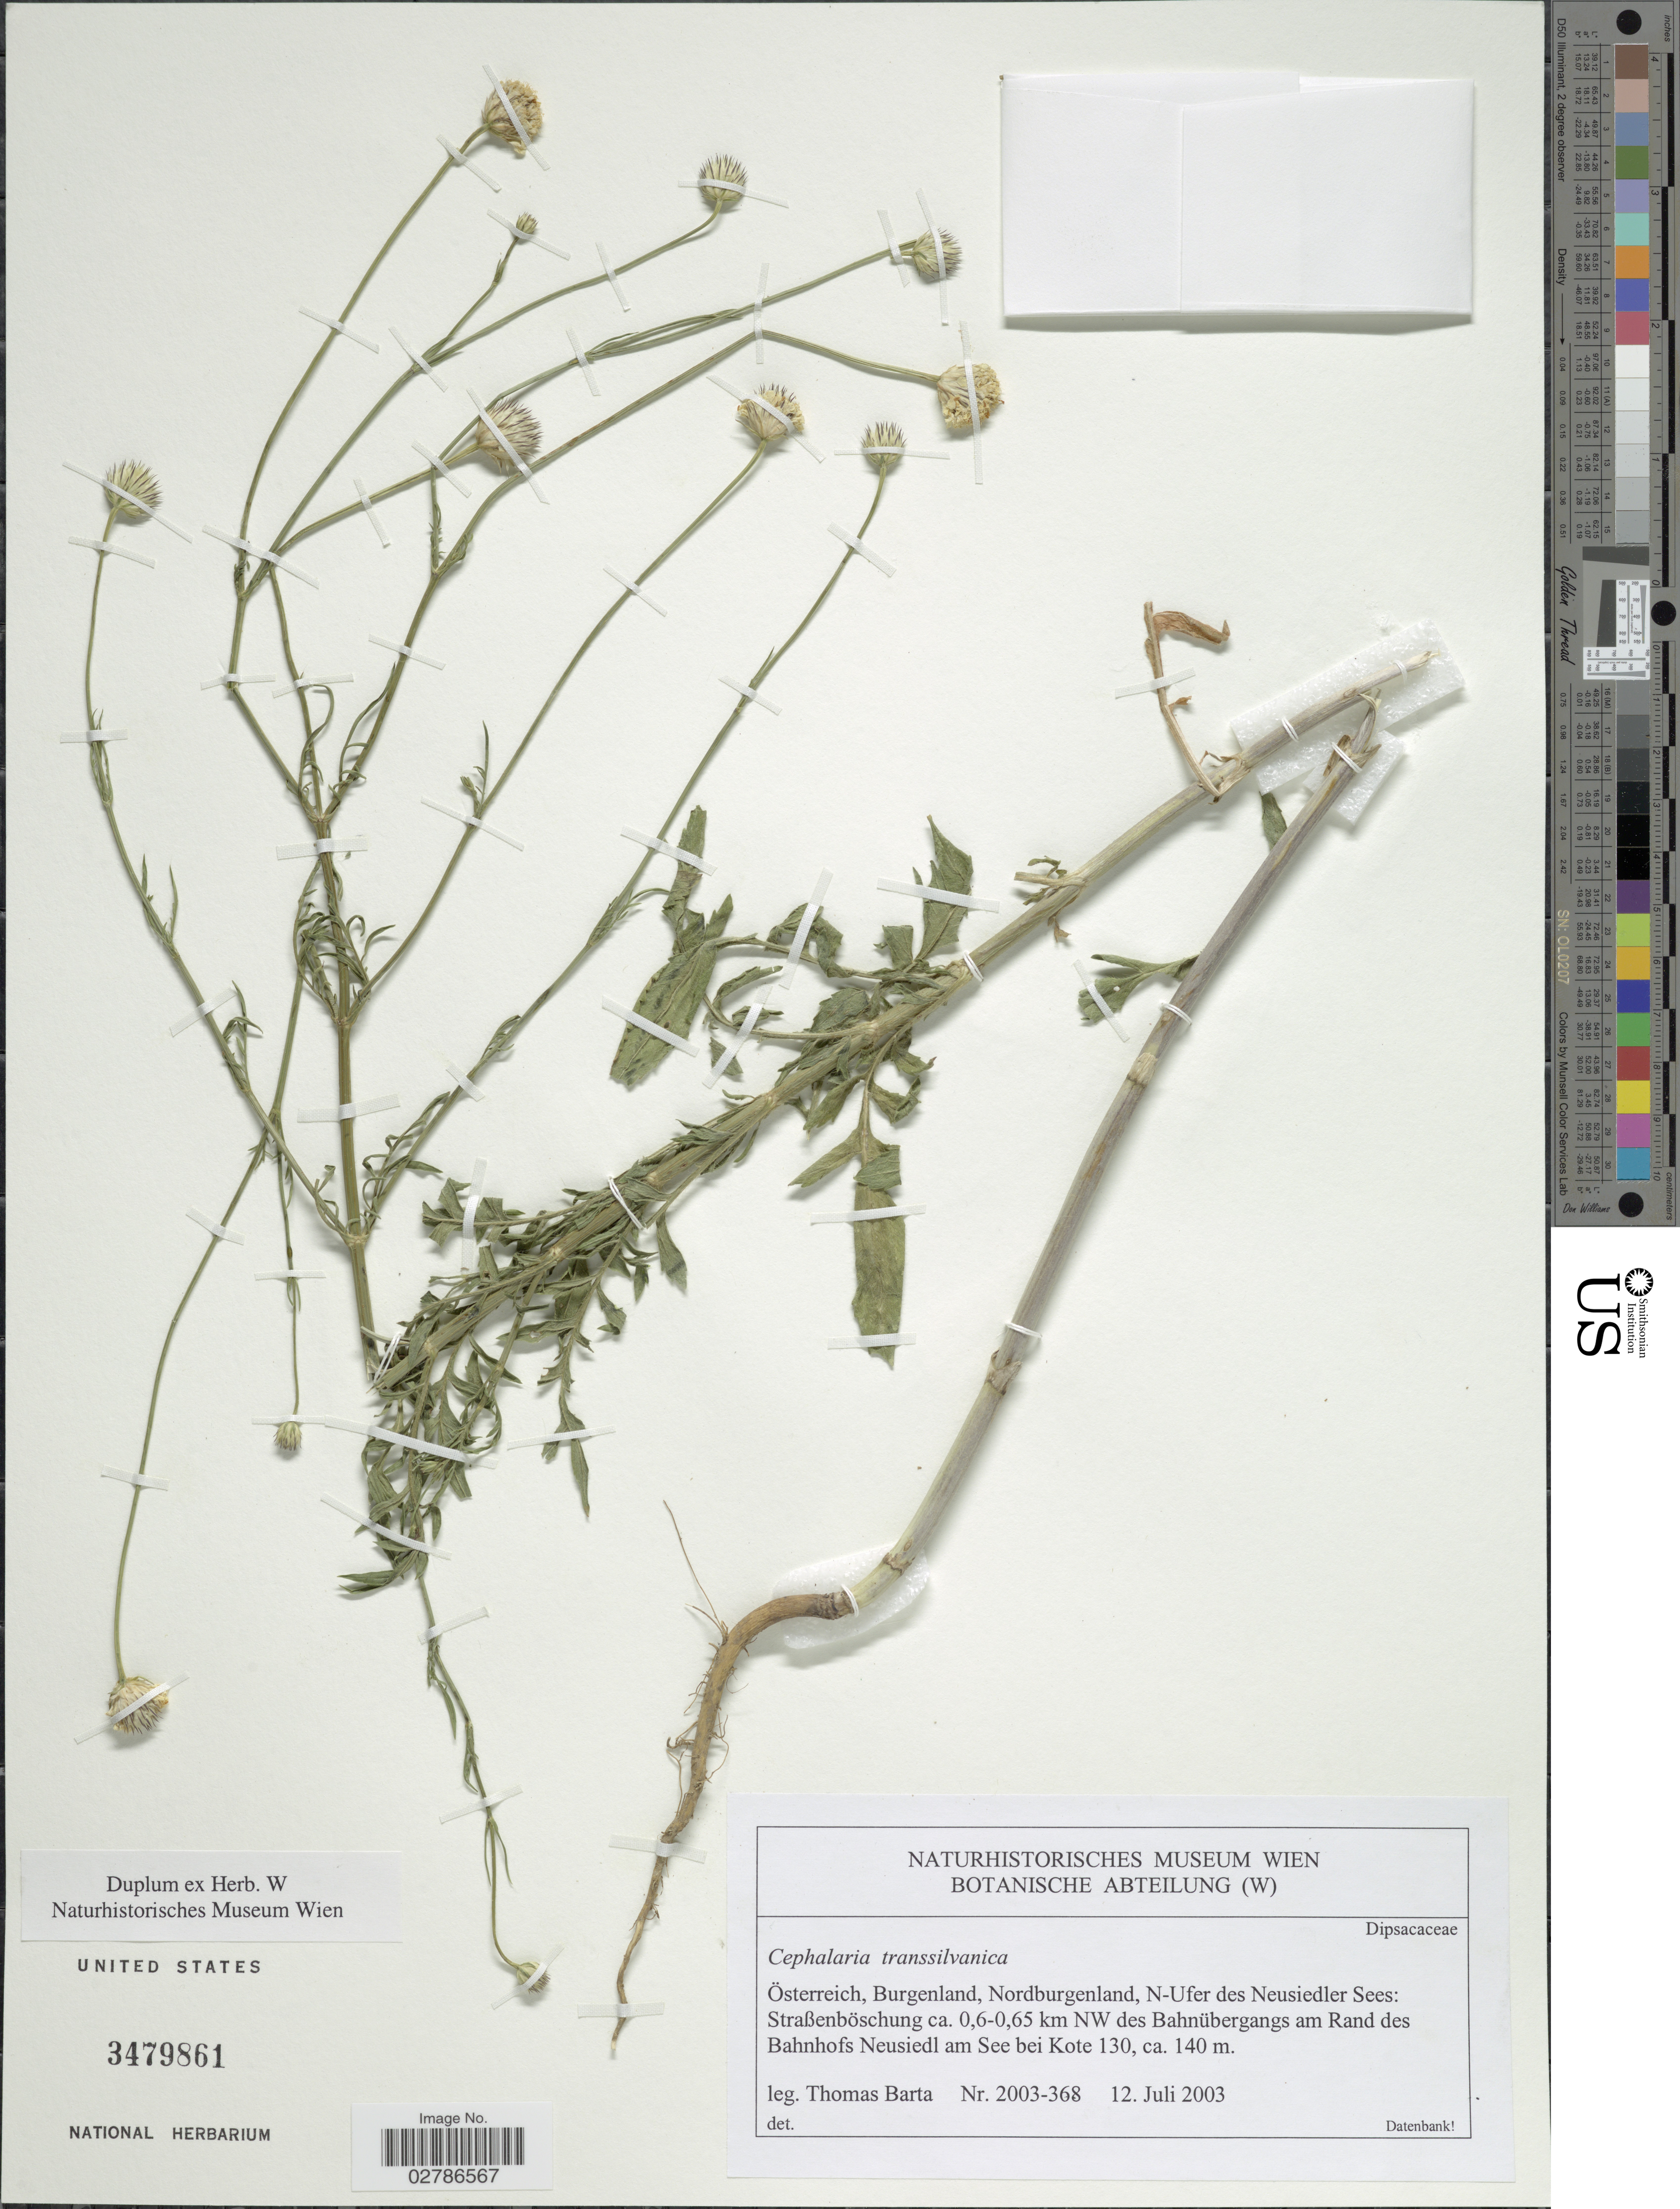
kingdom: Plantae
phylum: Tracheophyta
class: Magnoliopsida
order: Dipsacales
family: Caprifoliaceae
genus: Cephalaria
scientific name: Cephalaria transylvanica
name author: (L.) Roem. & Schult.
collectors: T. Barta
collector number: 2003-368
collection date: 2003-07-12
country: Austria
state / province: Burgenland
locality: Österreich, Nordburgenland, N-Ufer des Neusiedler Sees: Straßenböschung ca. 0,6-0,65 km NW des Bahnïbergans am Rand des Bahnhofs Neusiedl am See bei Kote.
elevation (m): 140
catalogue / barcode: US 3479861